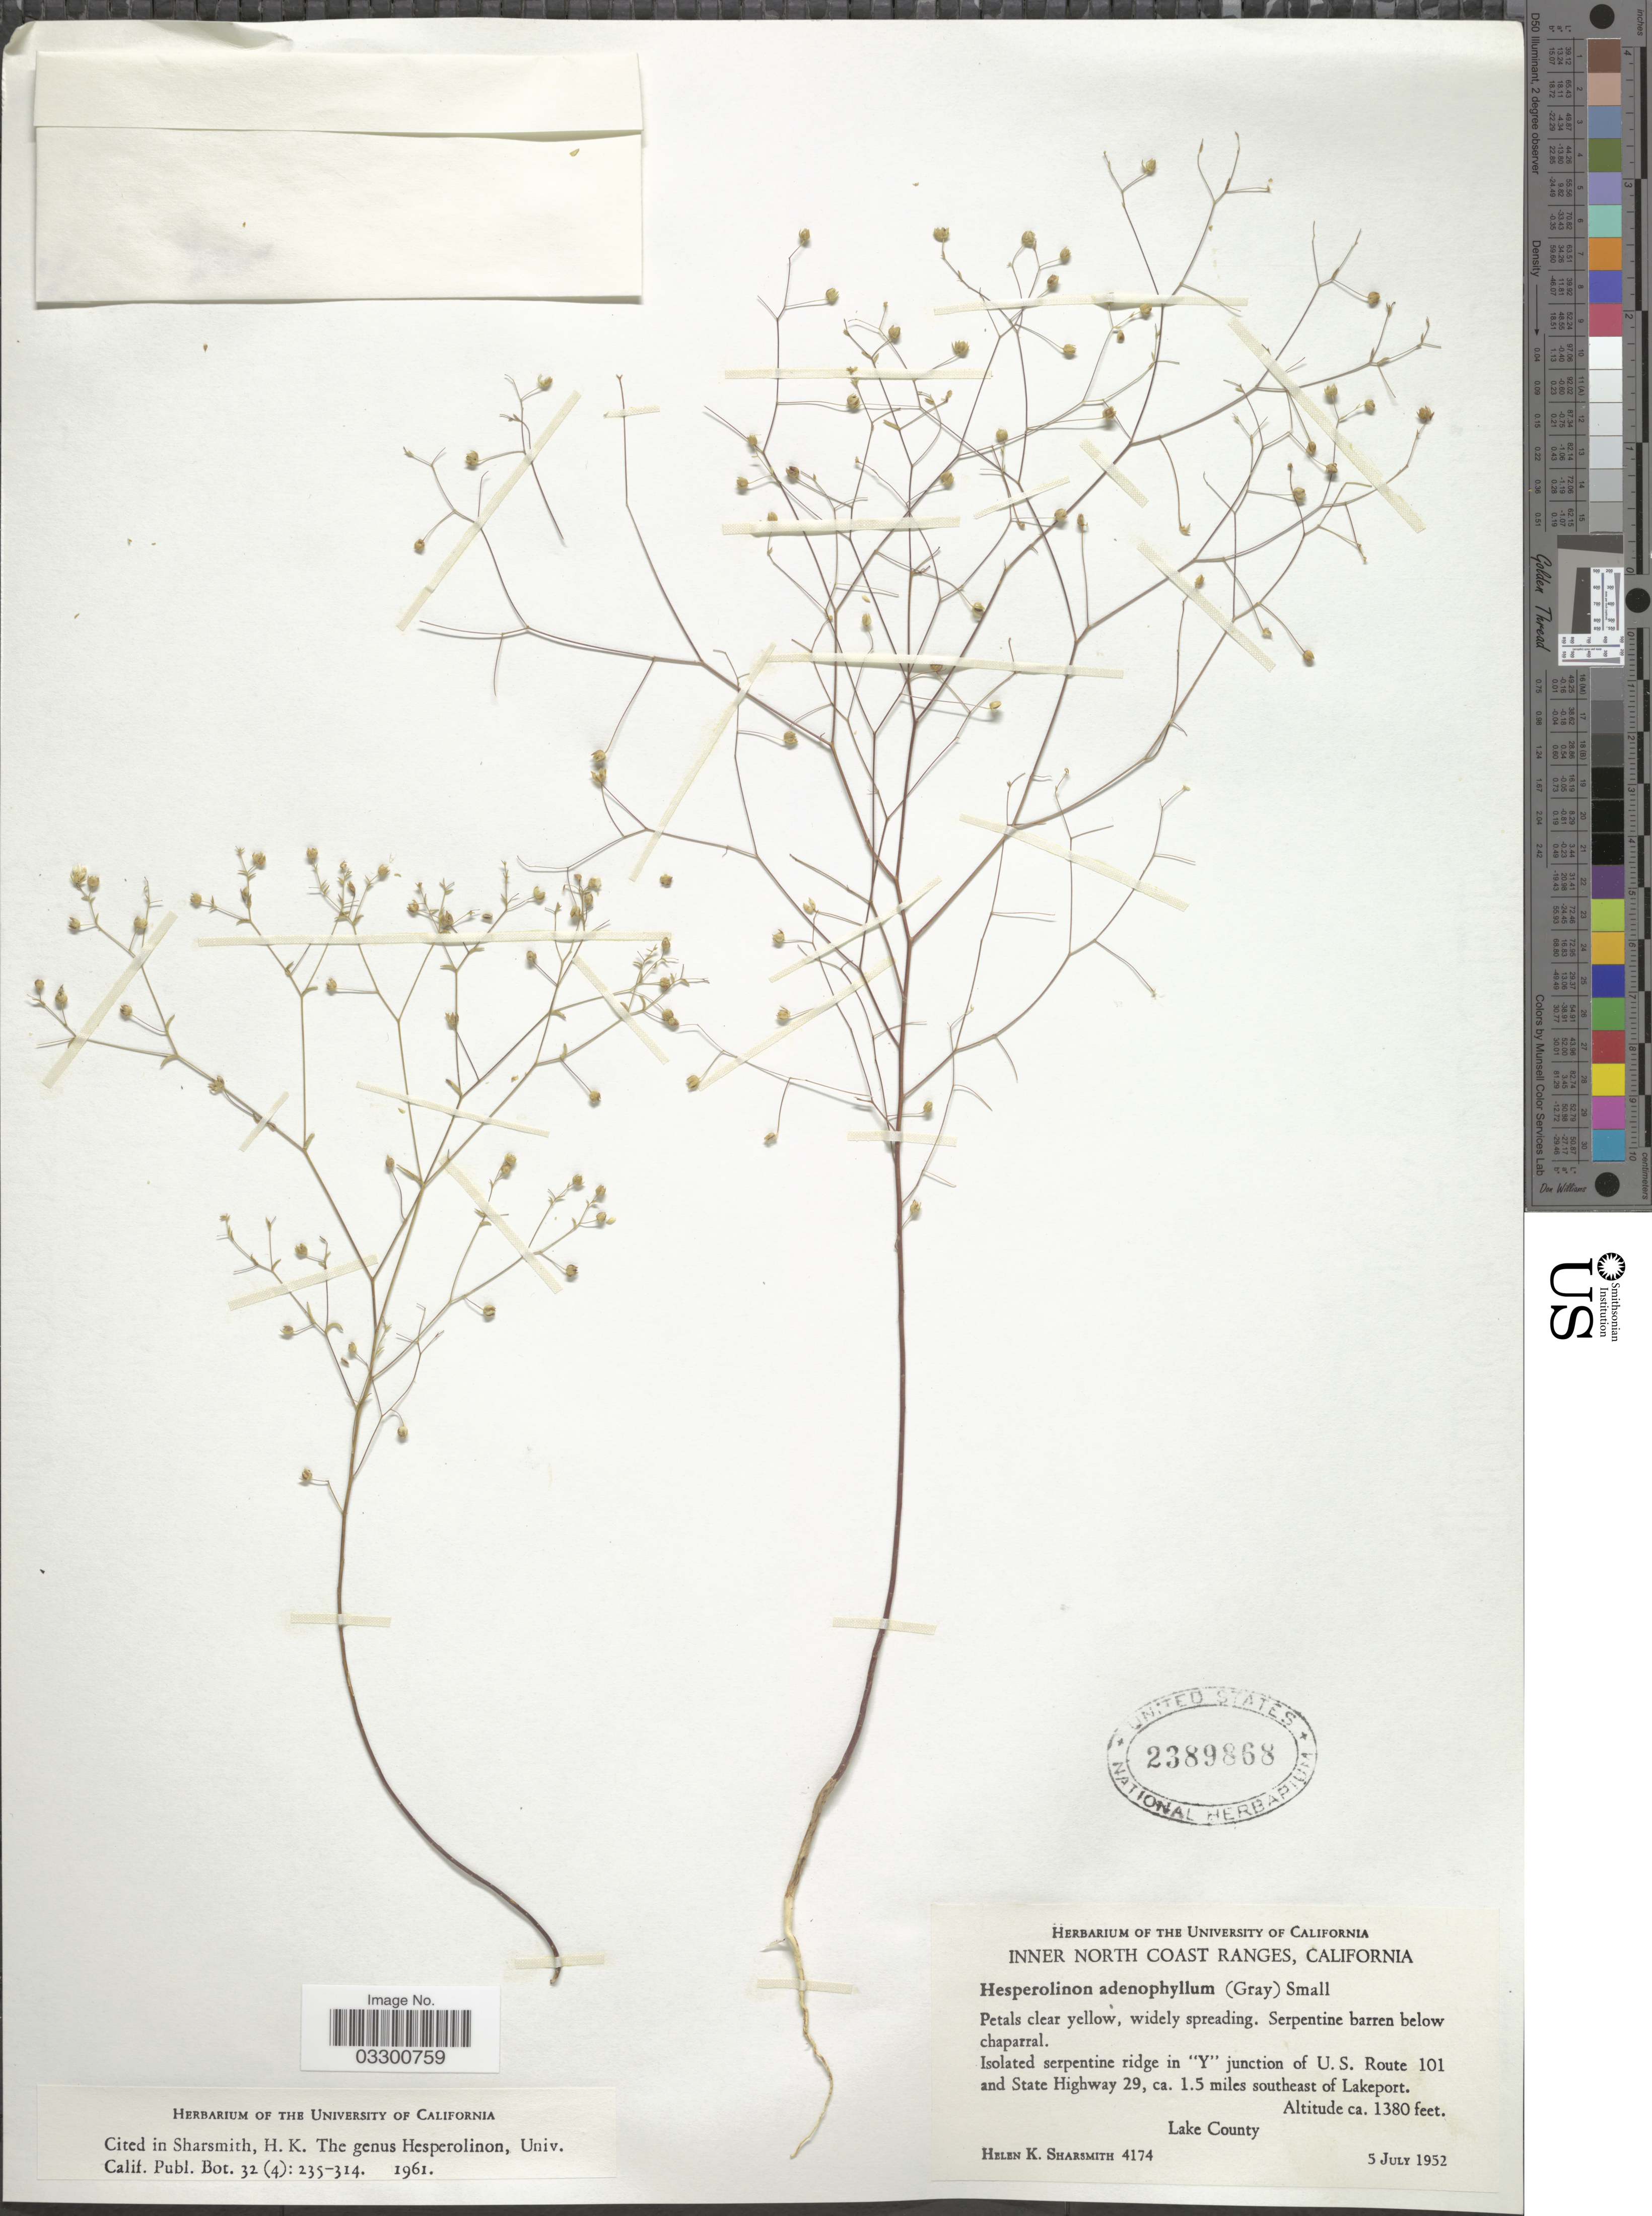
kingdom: Plantae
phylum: Tracheophyta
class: Magnoliopsida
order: Malpighiales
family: Linaceae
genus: Linum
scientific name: Linum adenophyllum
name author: A. Gray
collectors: H. Sharsmith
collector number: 4174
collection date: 1952-07-05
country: United States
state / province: California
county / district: Lake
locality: Inner North Coast Ranges, Isolated serpentine ridge in "Y" junction of U.S. Route 101 and State Highway 29, ca. 1.5 miles southeast of Lakeport. Lake County.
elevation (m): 421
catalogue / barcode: US 2389868